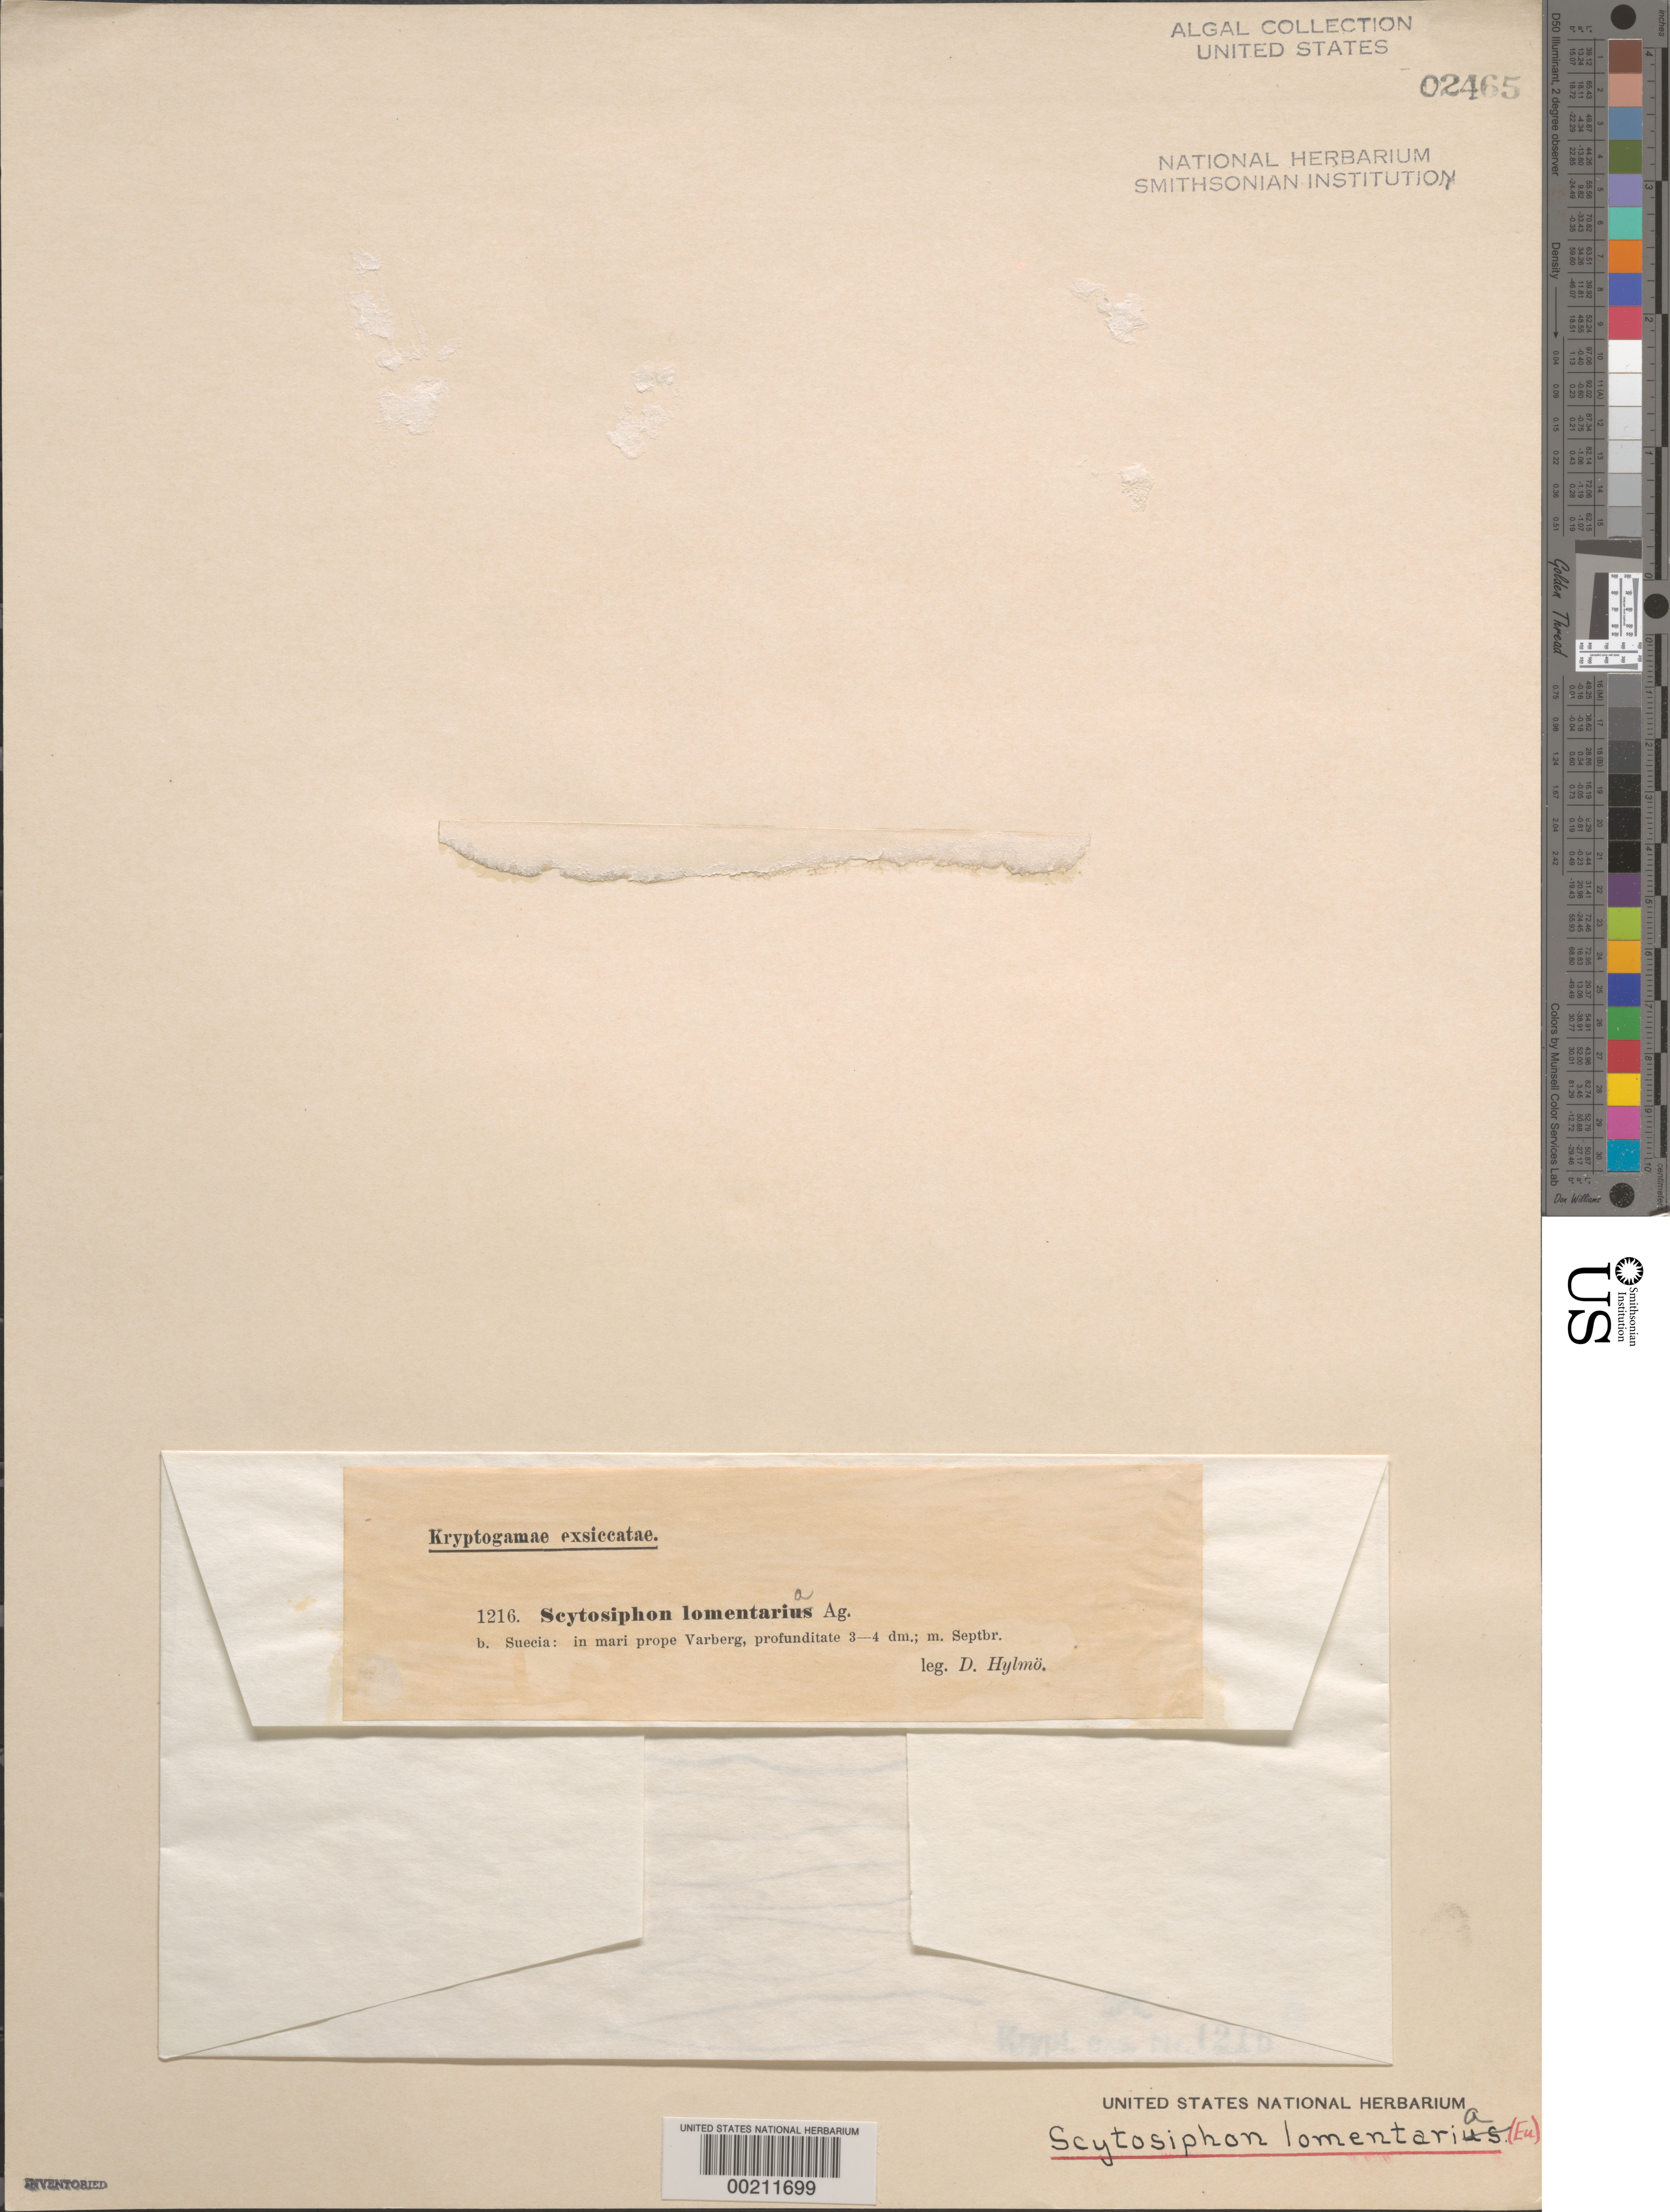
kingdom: Chromista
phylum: Ochrophyta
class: Phaeophyceae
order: Scytosiphonales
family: Scytosiphonaceae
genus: Scytosiphon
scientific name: Scytosiphon lomentaria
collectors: D. Hylmo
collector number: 1216b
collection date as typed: Sep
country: Sweden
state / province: Halland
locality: Sea near Varberg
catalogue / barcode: US 2465